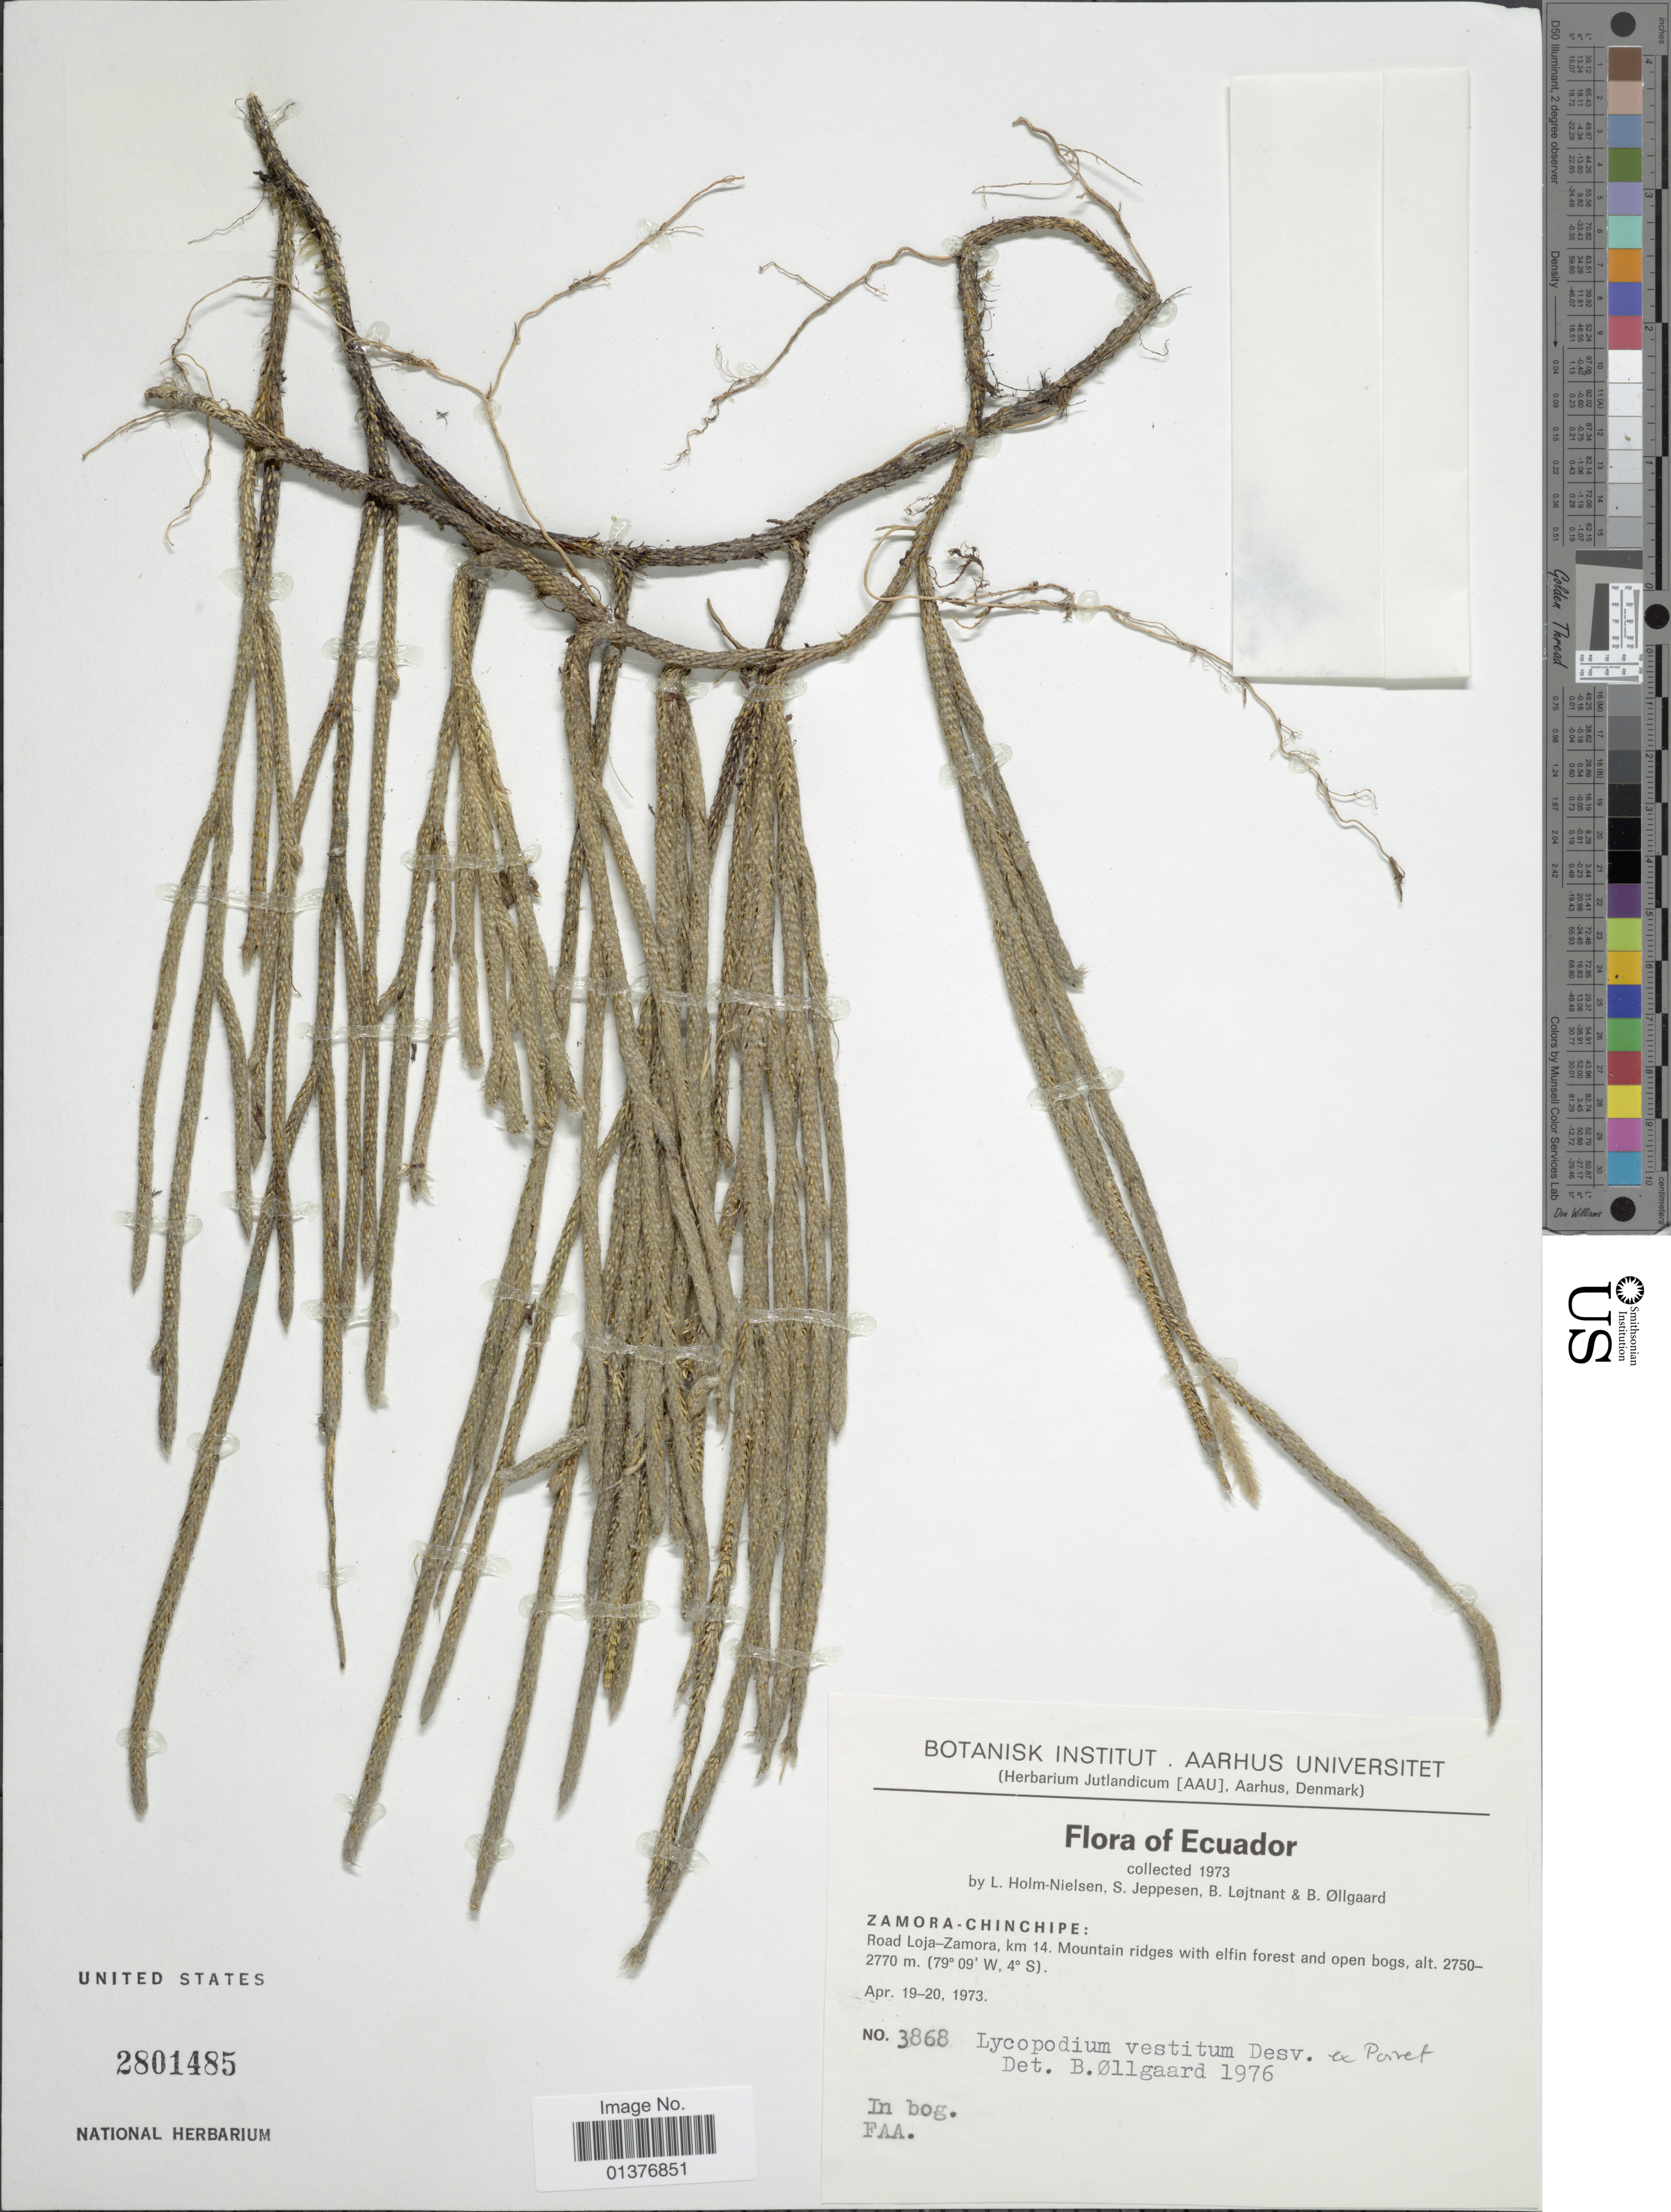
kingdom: Plantae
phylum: Tracheophyta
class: Lycopodiopsida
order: Lycopodiales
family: Lycopodiaceae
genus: Lycopodium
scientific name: Lycopodium vestitum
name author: Desv. ex Poir.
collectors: L. B. Holm-Nielsen, S. Jeppesen, B. Löjtnant & B. Øllgaard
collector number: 3868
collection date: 1973-04-19/1973-04-20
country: Ecuador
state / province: Loja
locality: Road Loja-Zamora km 14, mountain ridges with elfin forest and open bogs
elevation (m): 2750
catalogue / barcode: US 2801485